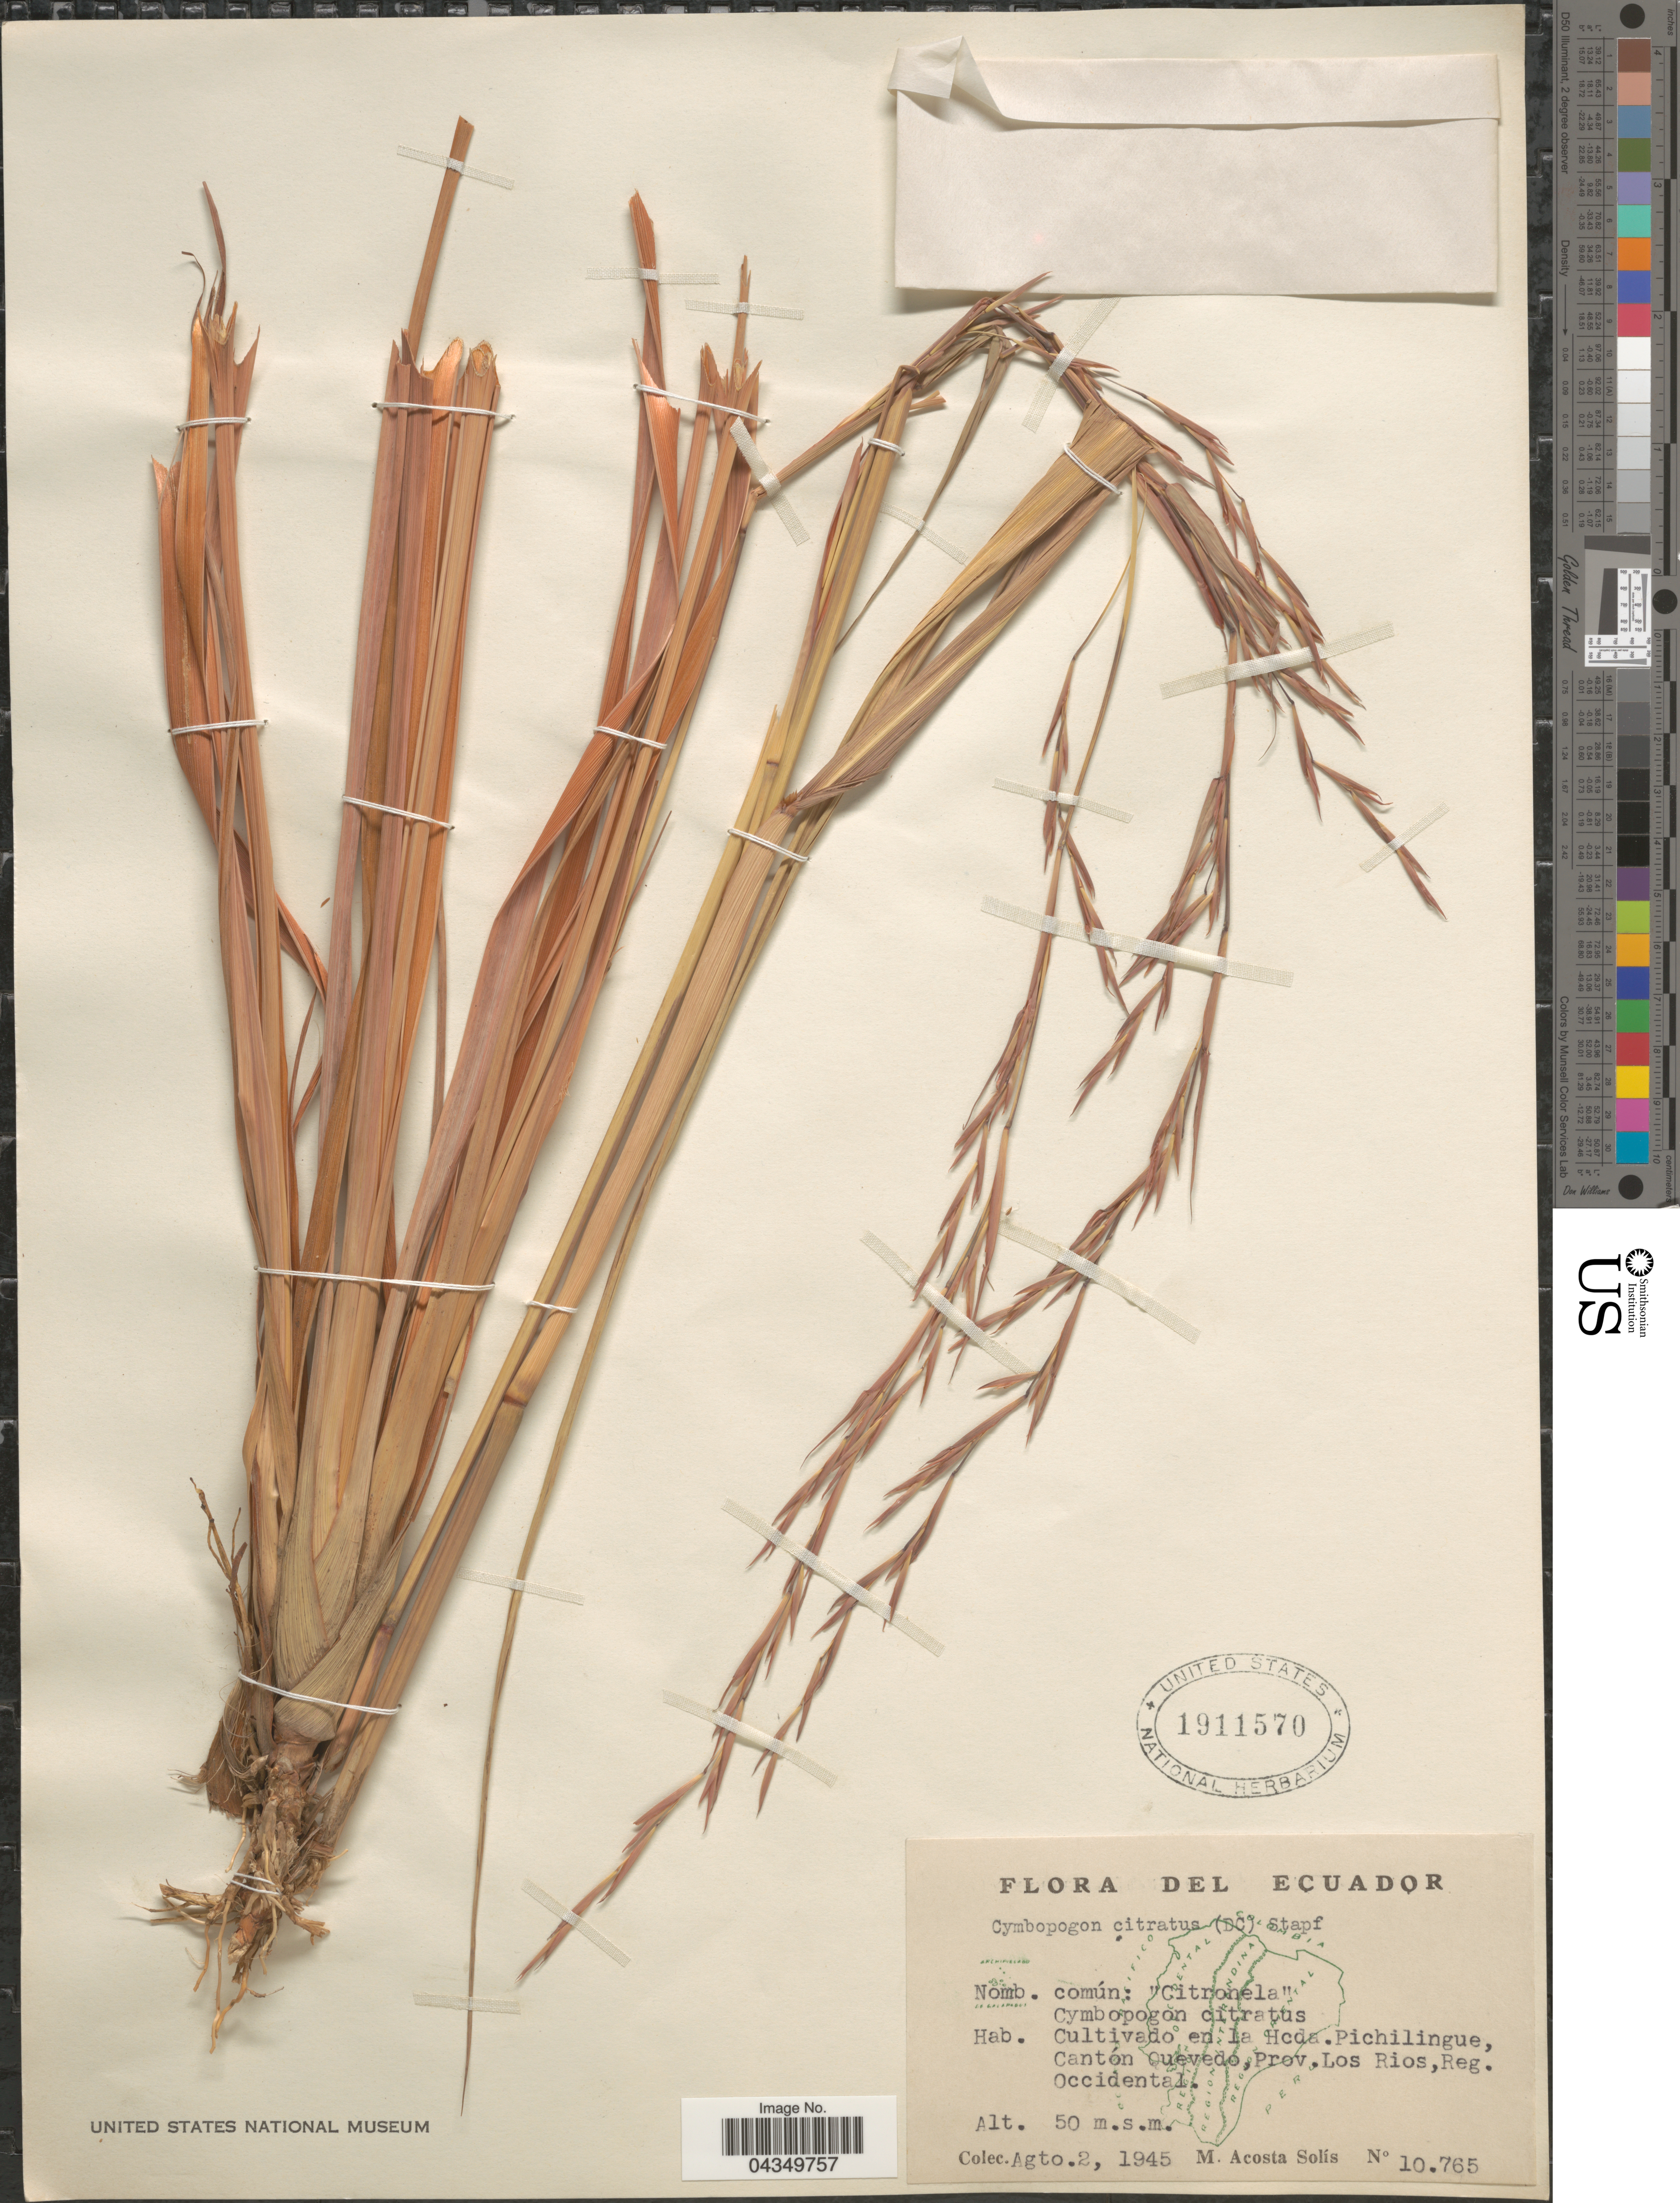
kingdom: Plantae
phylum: Tracheophyta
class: Liliopsida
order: Poales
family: Poaceae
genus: Cymbopogon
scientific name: Cymbopogon citratus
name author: (DC.) Stapf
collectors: M. Acosta Solis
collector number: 10765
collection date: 1945-08-02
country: Ecuador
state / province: Los Ríos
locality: En la Hcda.Pichilingue, Cantón Quevedo,Reg. Occidental.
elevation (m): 50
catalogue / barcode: US 1911570